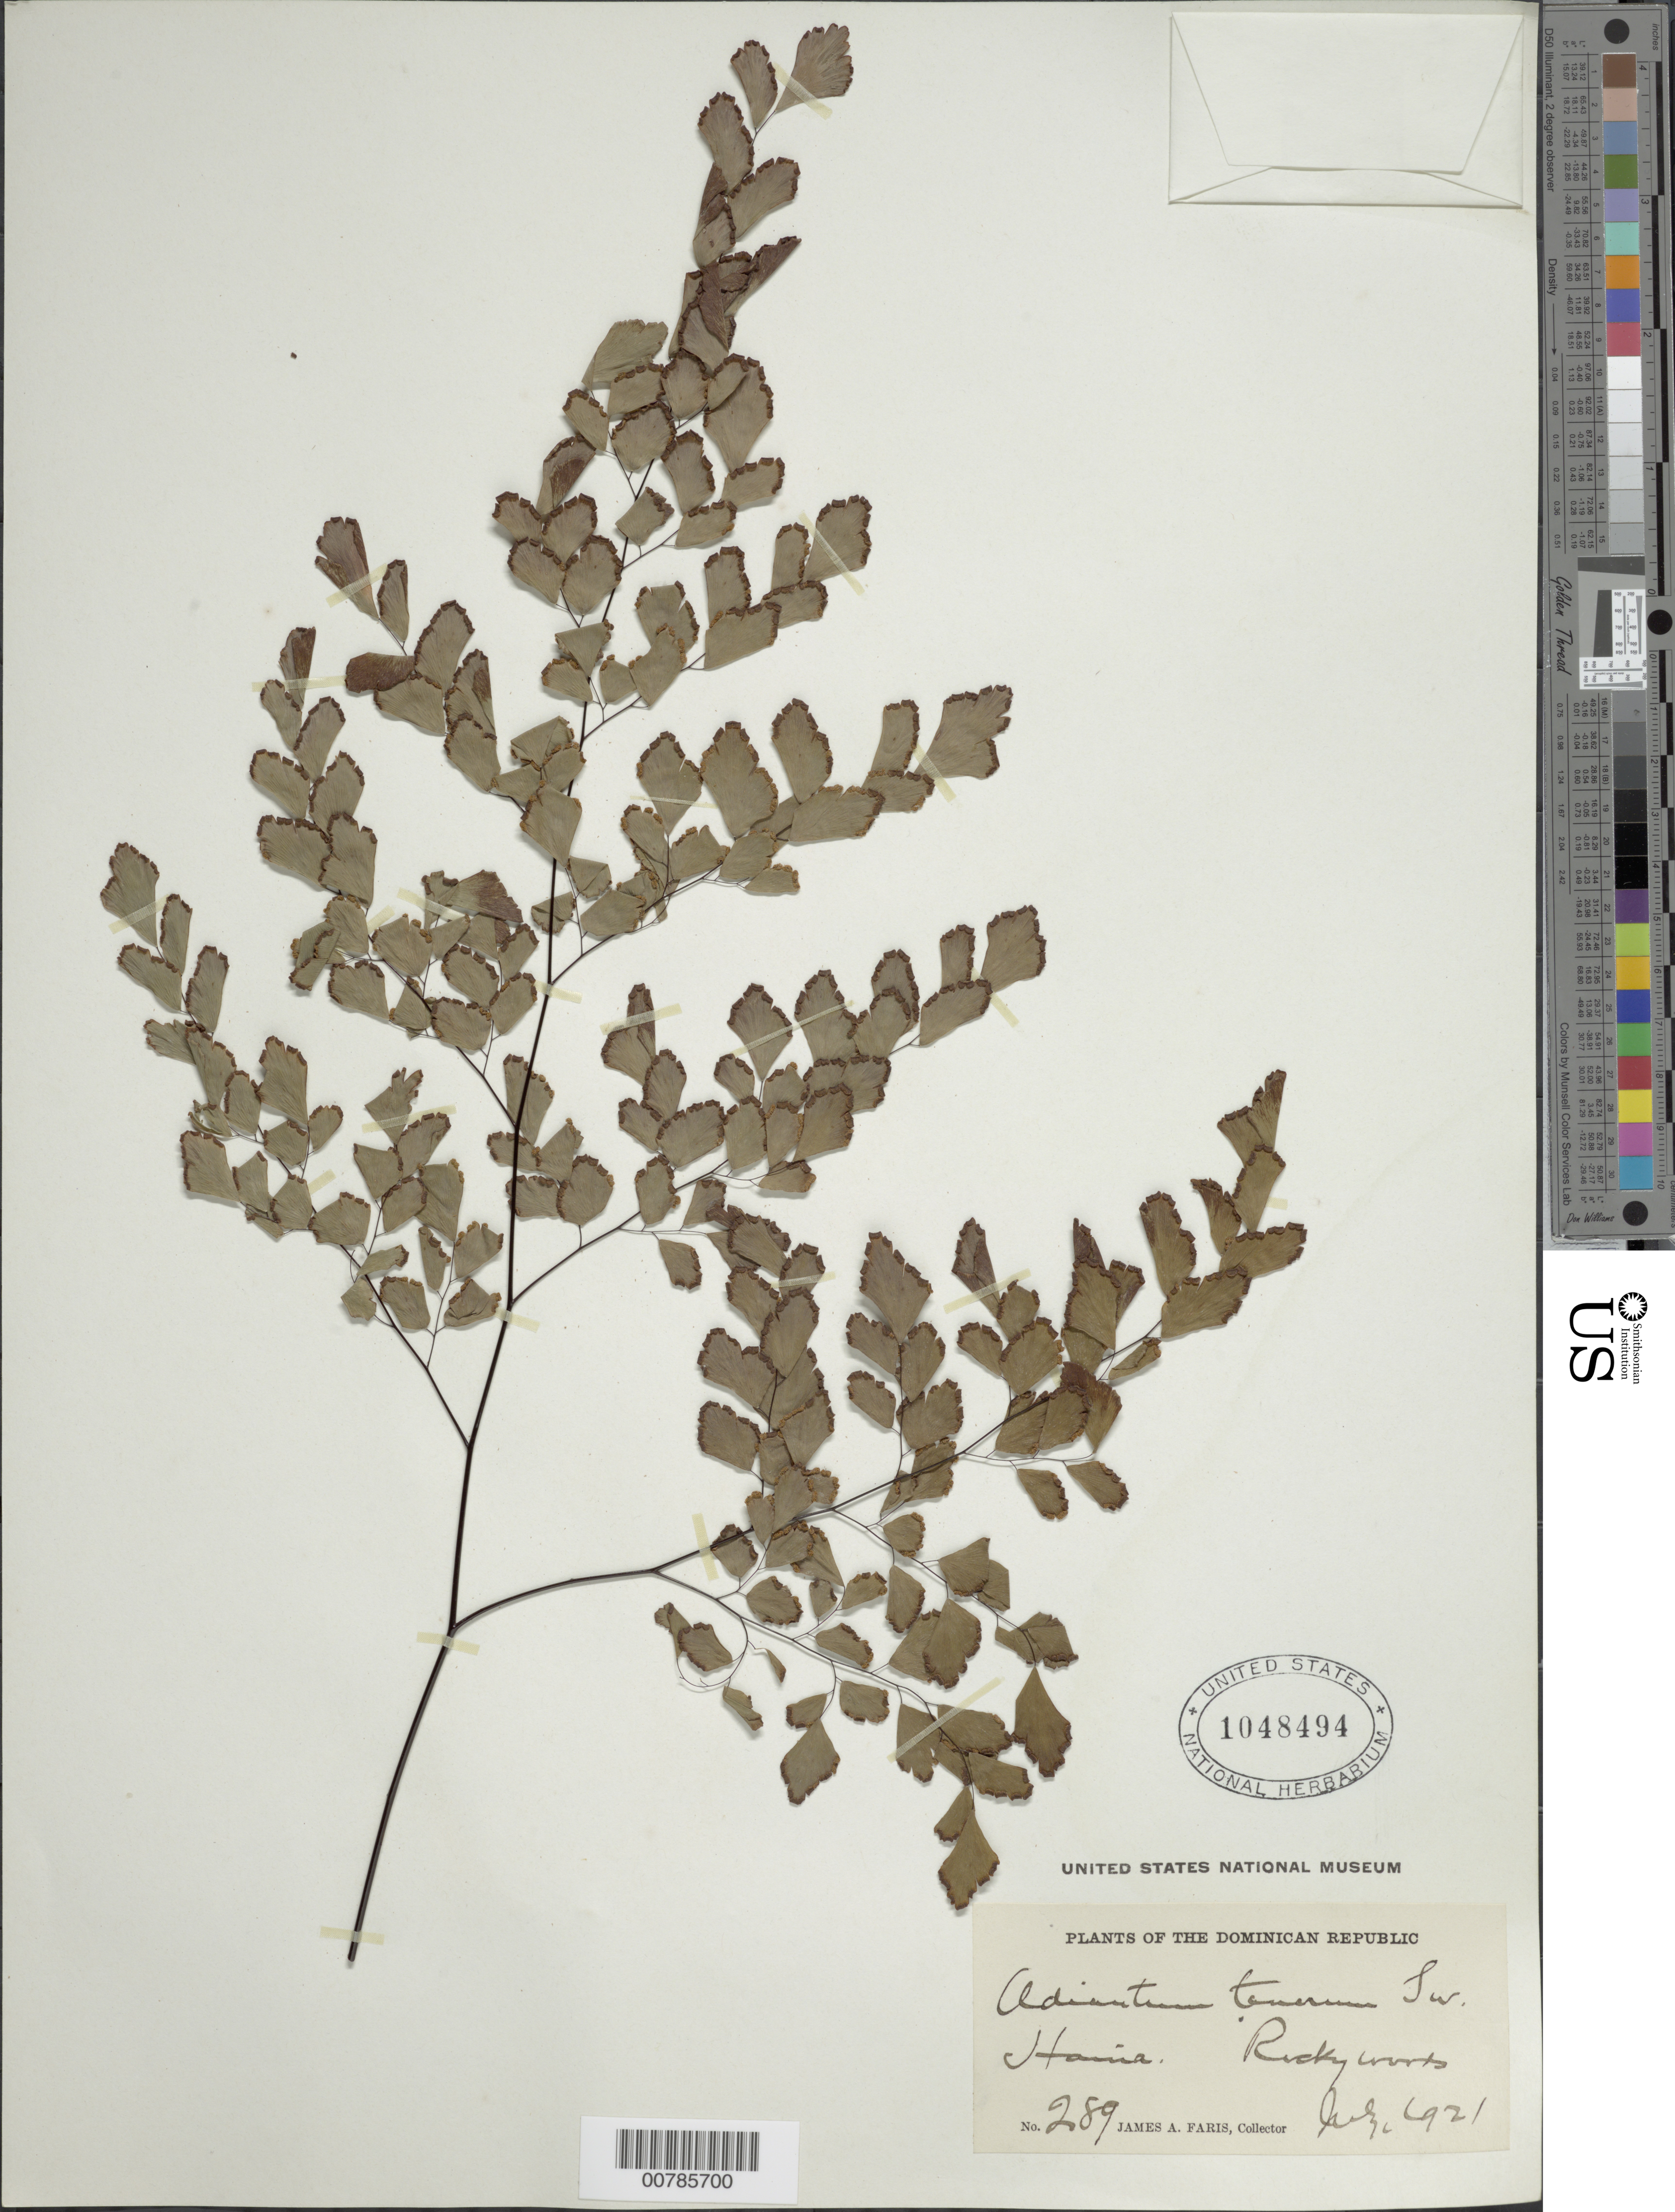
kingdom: Plantae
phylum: Tracheophyta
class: Polypodiopsida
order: Polypodiales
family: Pteridaceae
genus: Adiantum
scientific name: Adiantum tenerum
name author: Sw.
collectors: J. Faris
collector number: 289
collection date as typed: Jul 1910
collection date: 1910-07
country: Dominican Republic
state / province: San Cristóbal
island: Hispaniola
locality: Haina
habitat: Rocky woods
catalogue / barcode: US 1048494